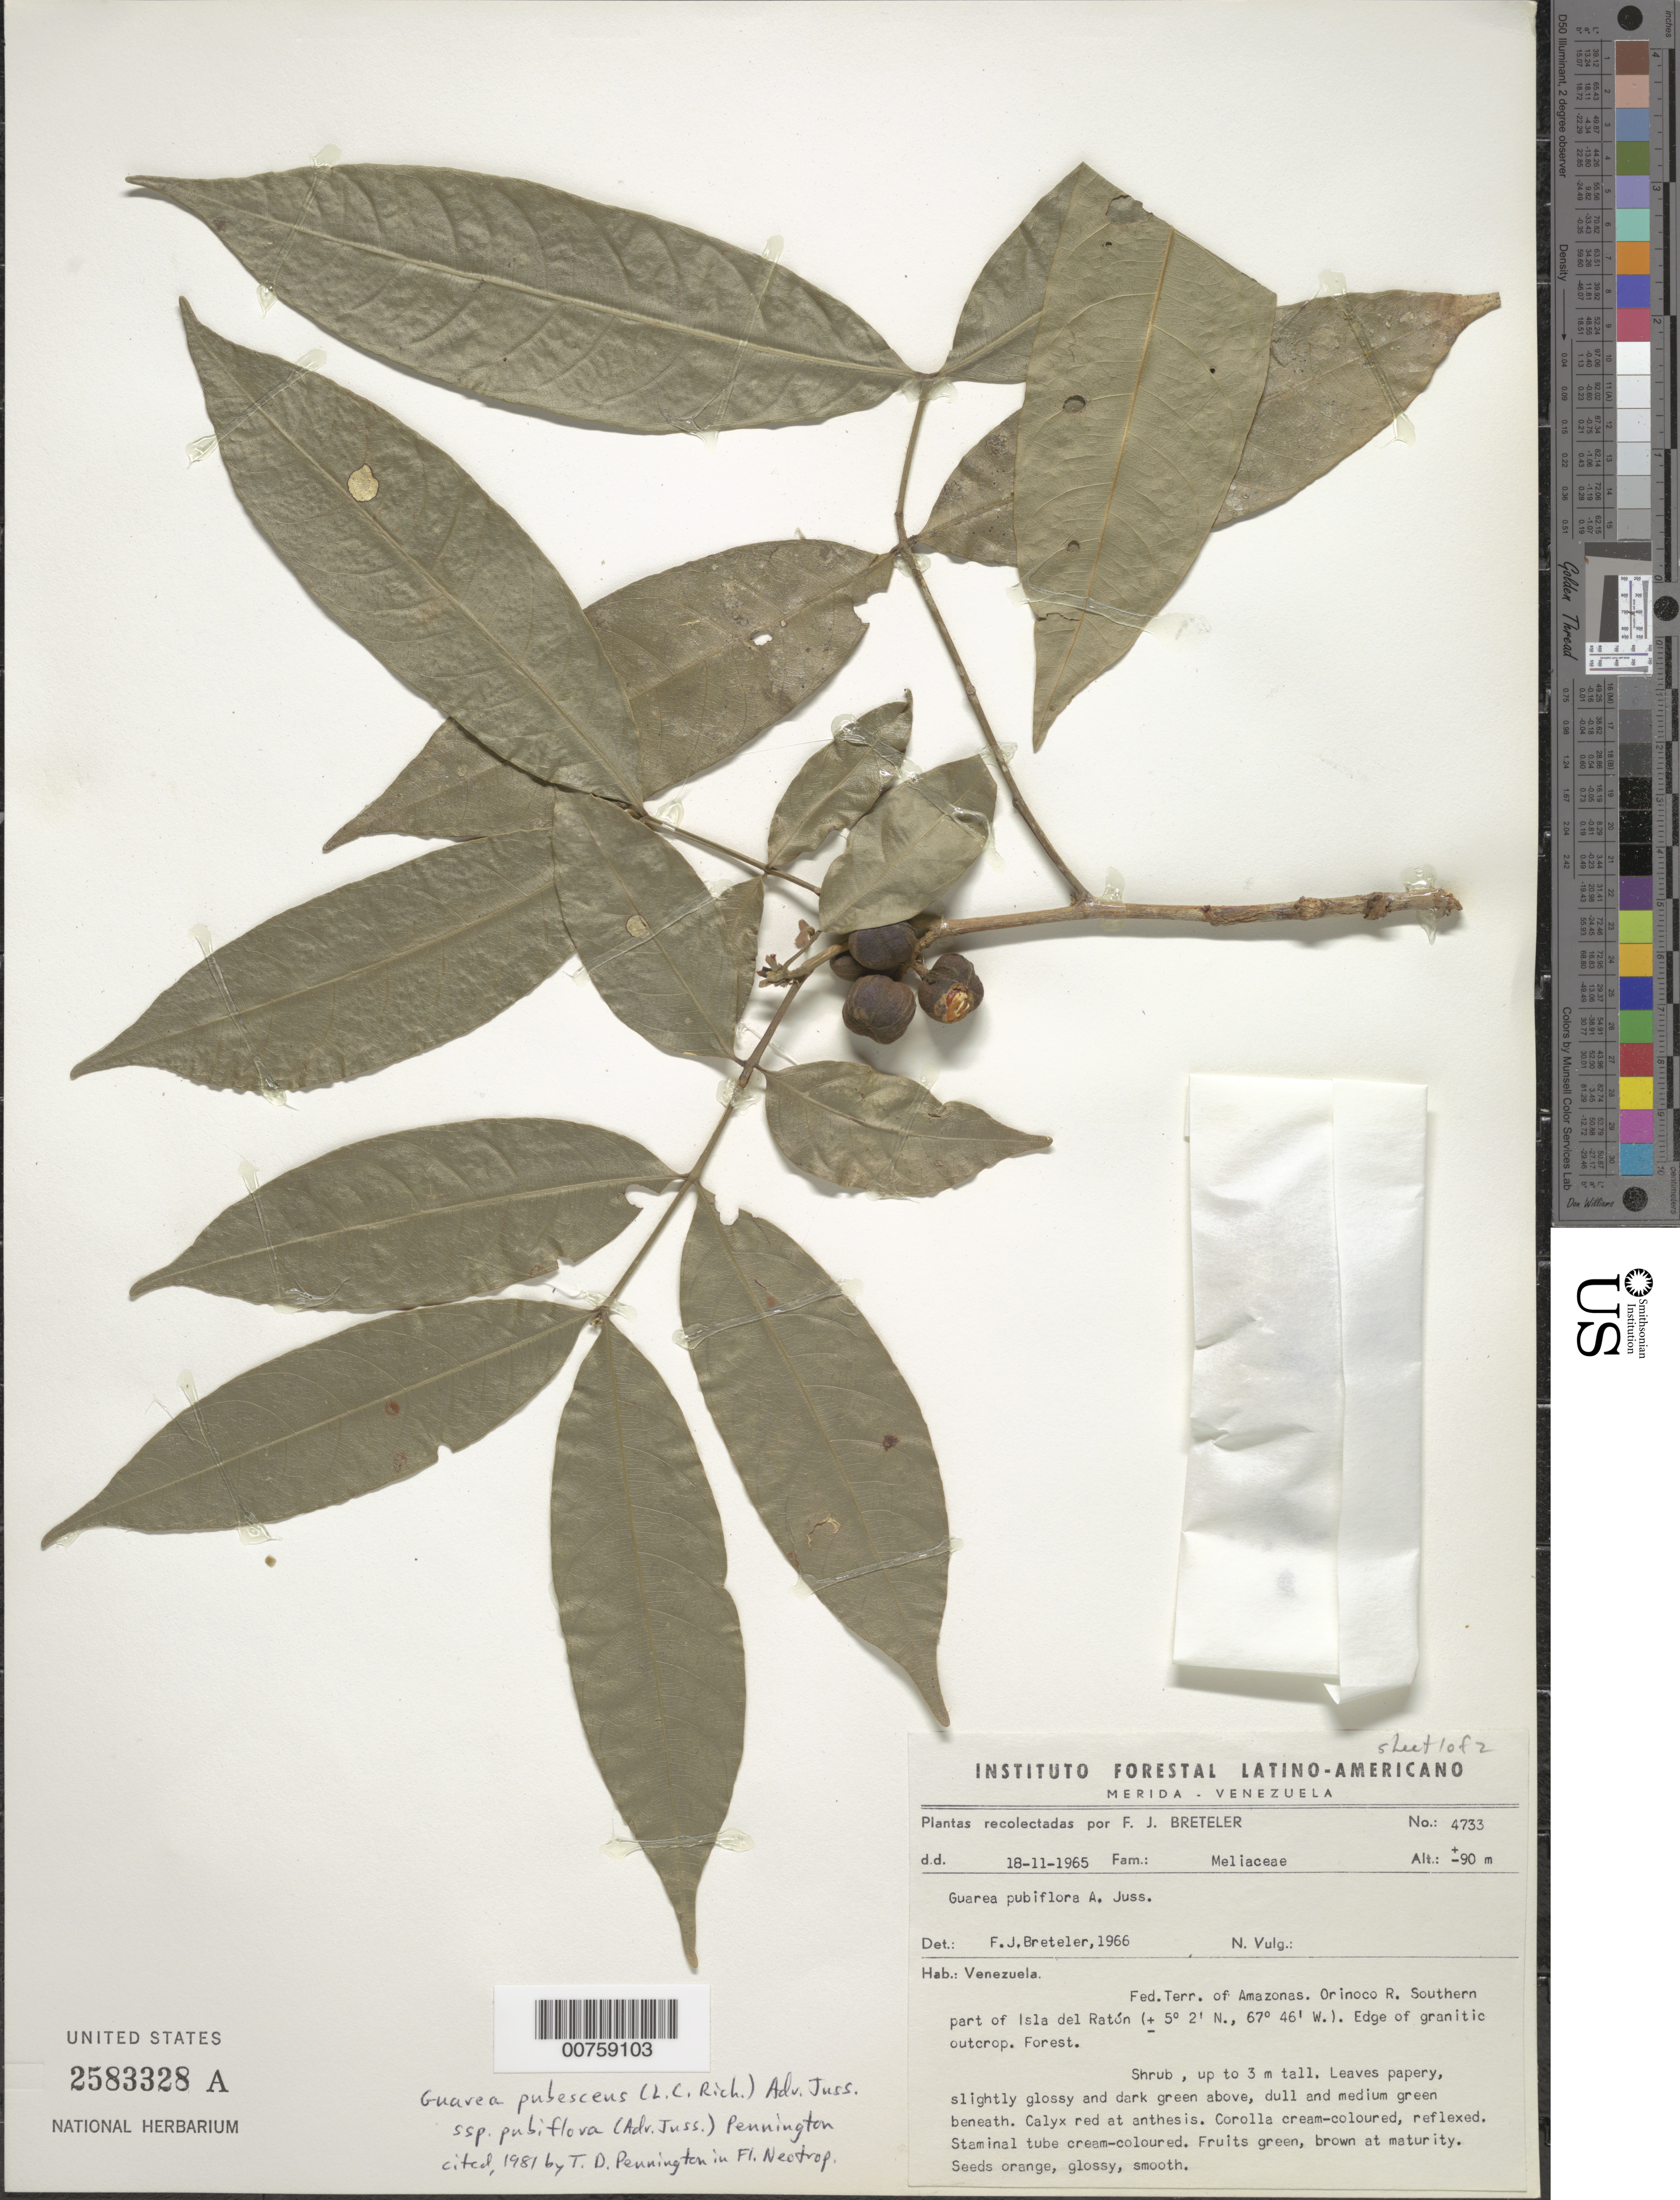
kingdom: Plantae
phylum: Tracheophyta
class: Magnoliopsida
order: Sapindales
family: Meliaceae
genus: Guarea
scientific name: Guarea pubescens subsp. pubiflora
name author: (J. Juss.) T.D. Penn.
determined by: Pennington, T. D., (K)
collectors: F. J. Breteler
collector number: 4733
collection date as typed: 18-Nov-65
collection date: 1965-11-18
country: Venezuela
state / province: Amazonas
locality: Orinoco R., southern part of Isla del Ratón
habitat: Edge of granitic outcrop; forest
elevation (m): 90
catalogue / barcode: US 2583328A